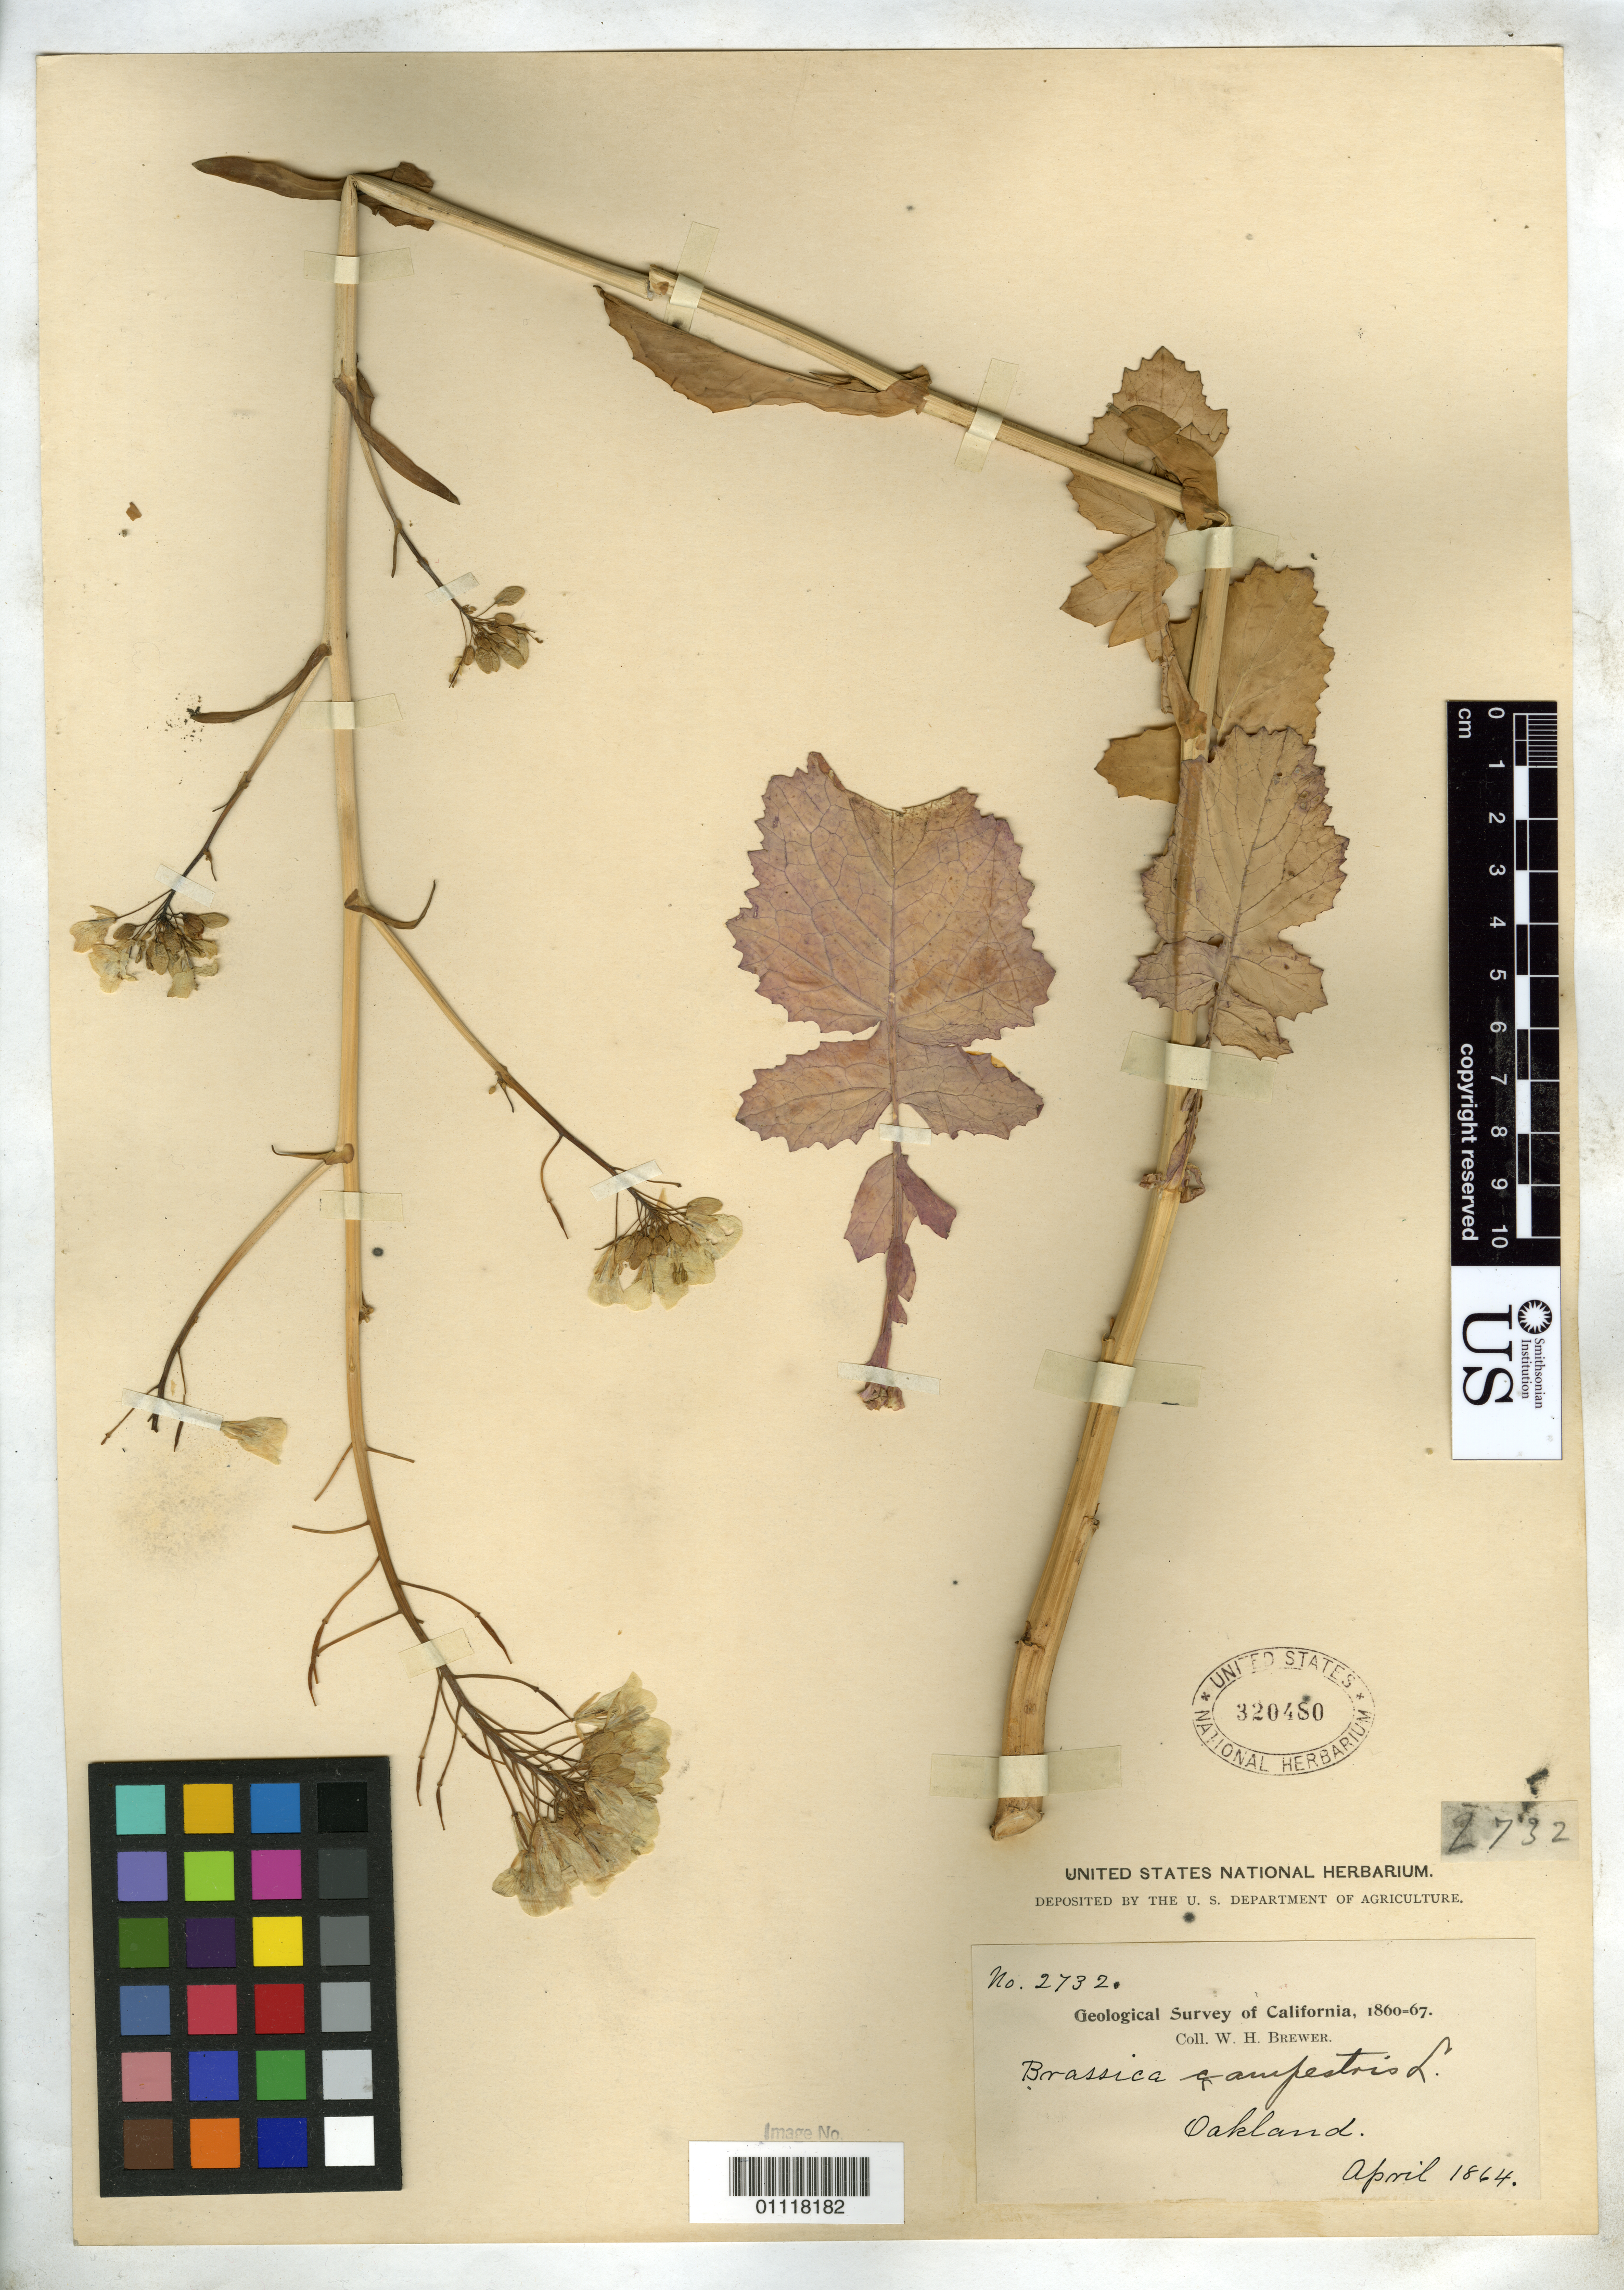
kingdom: Plantae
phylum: Tracheophyta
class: Magnoliopsida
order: Brassicales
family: Brassicaceae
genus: Brassica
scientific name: Brassica campestris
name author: L.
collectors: W. Brewster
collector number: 2732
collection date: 1864-04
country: United States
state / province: California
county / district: Alameda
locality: Oakland.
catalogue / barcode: US 320480